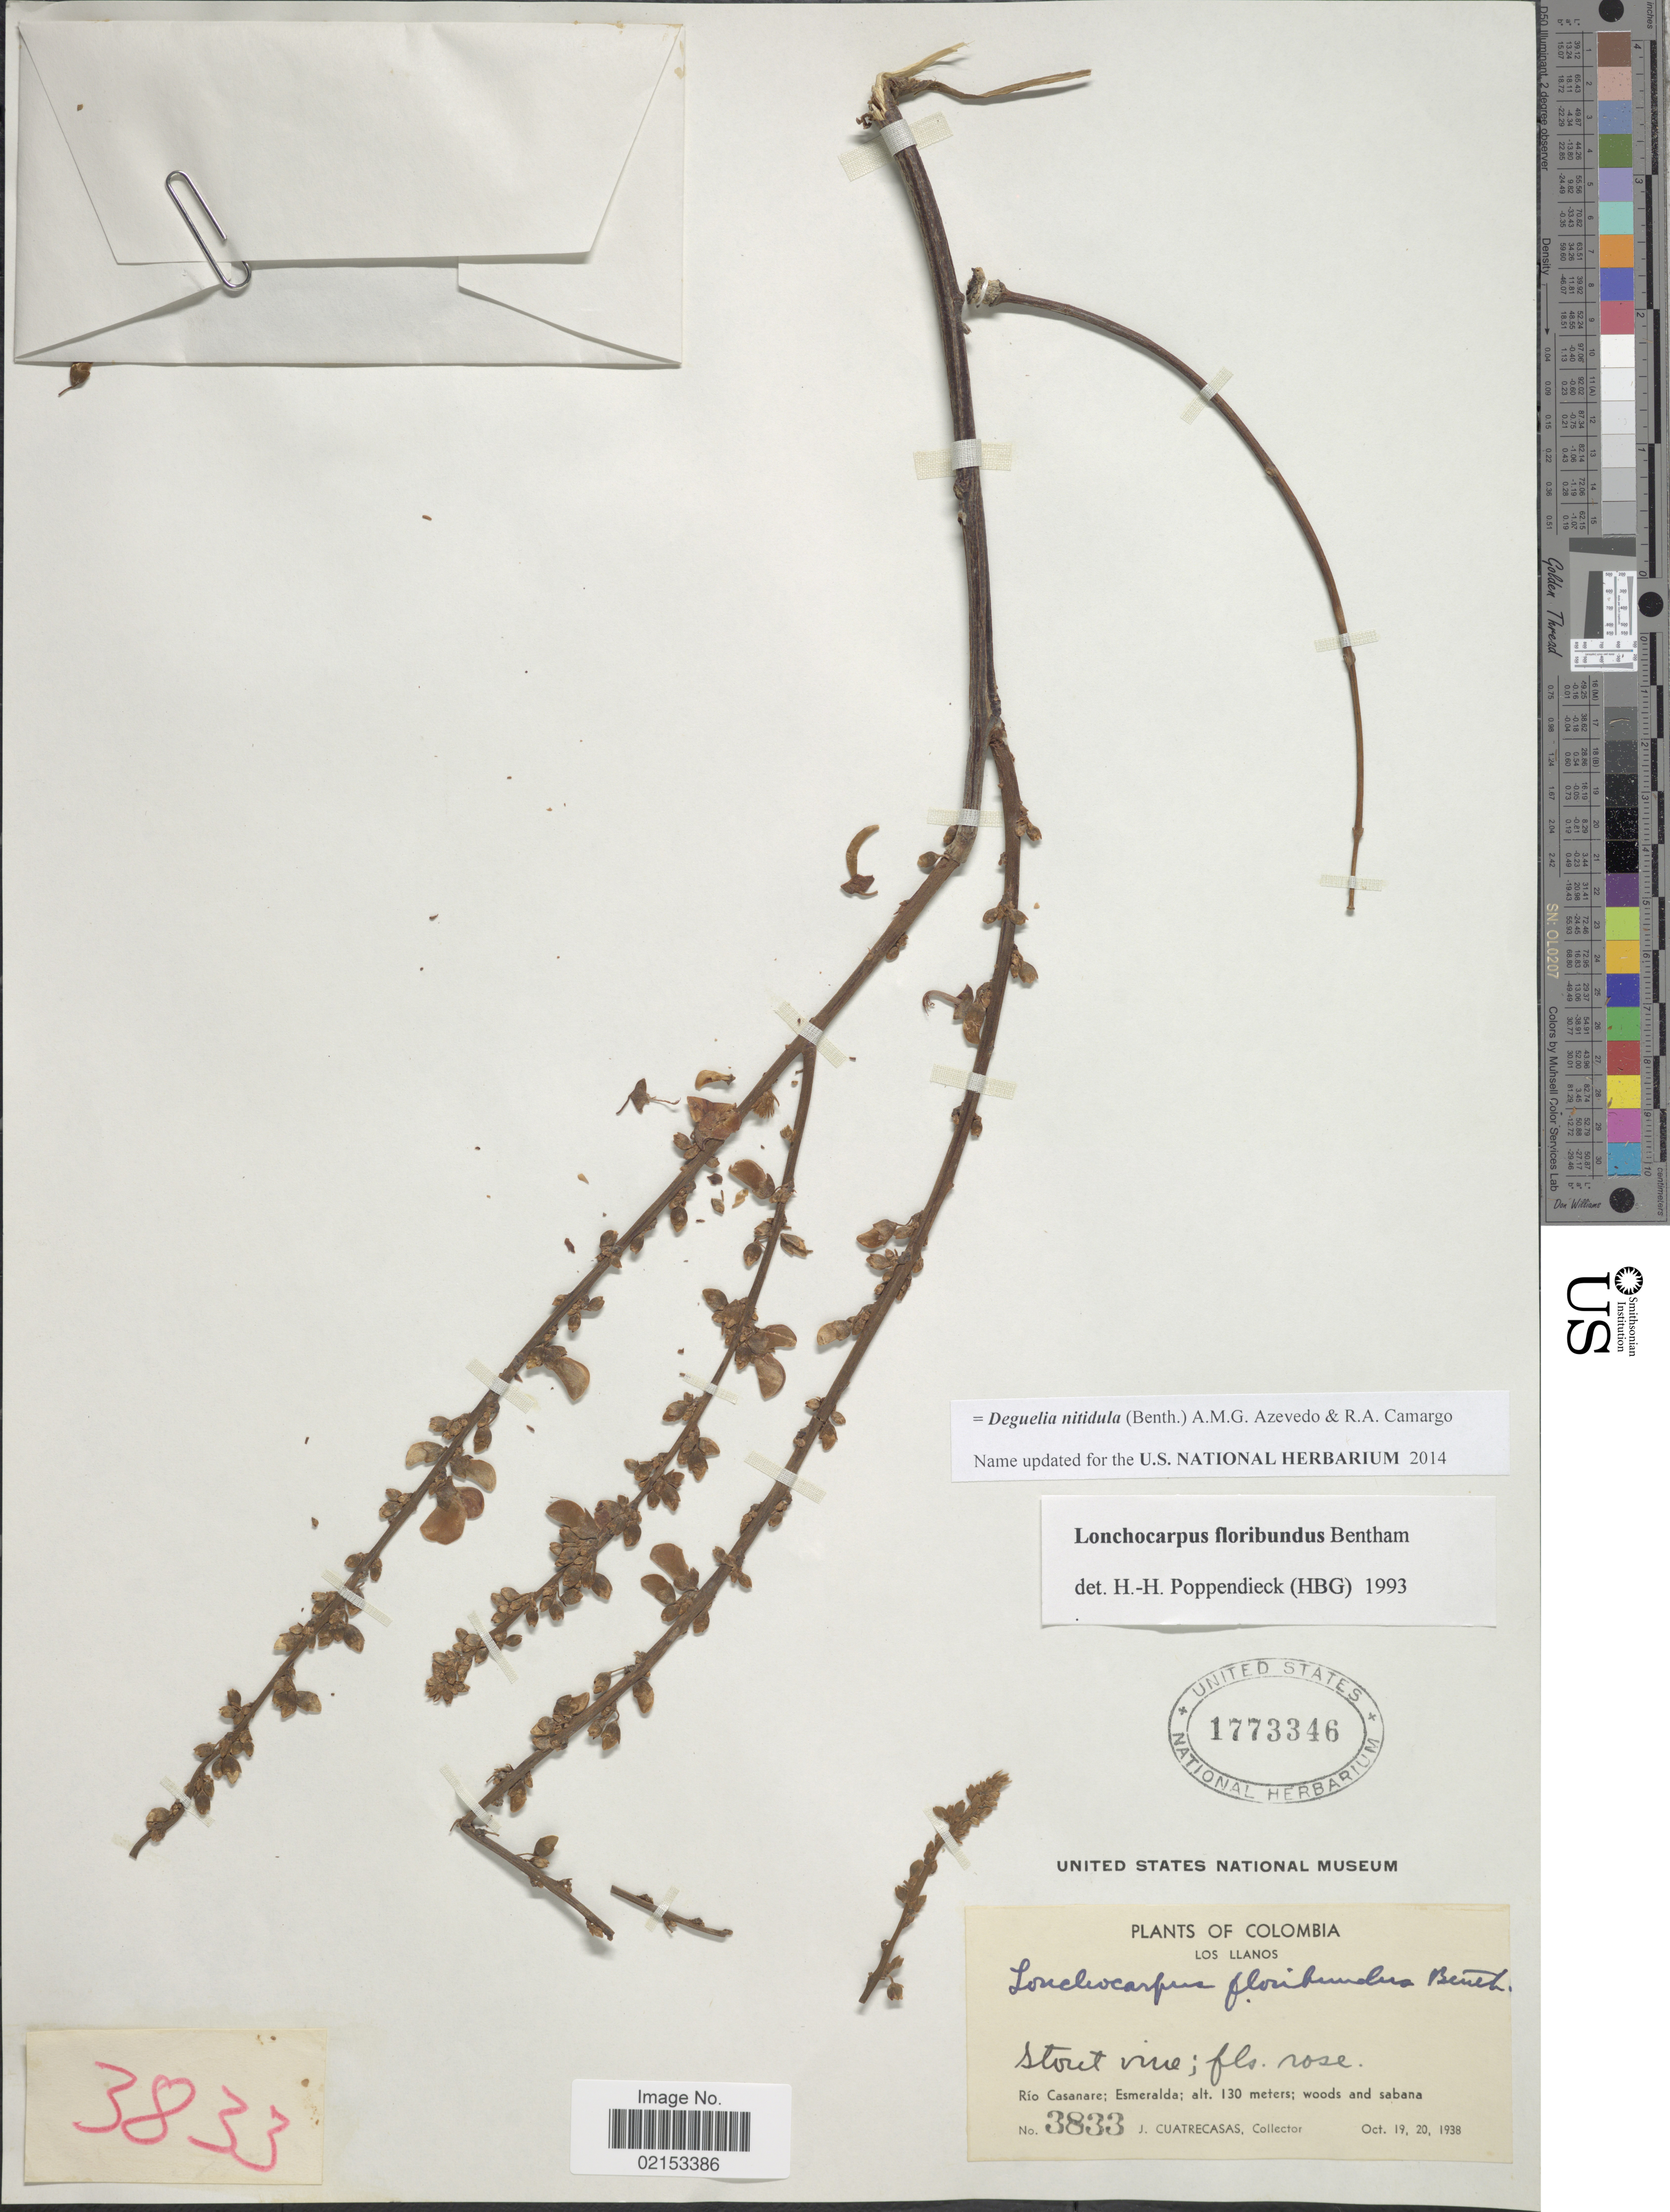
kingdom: Plantae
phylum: Tracheophyta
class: Magnoliopsida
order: Fabales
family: Fabaceae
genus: Deguelia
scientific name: Deguelia nitidula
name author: (Benth.) A.M.G. Azevedo & R.A. Camargo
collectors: J. Cuatrecasas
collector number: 3833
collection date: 1938-10-19/1938-10-20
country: Colombia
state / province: Casanare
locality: Los Llanos, Rio Casanare, Esmeralda, woods and sabana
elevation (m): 130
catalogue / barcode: US 1773346